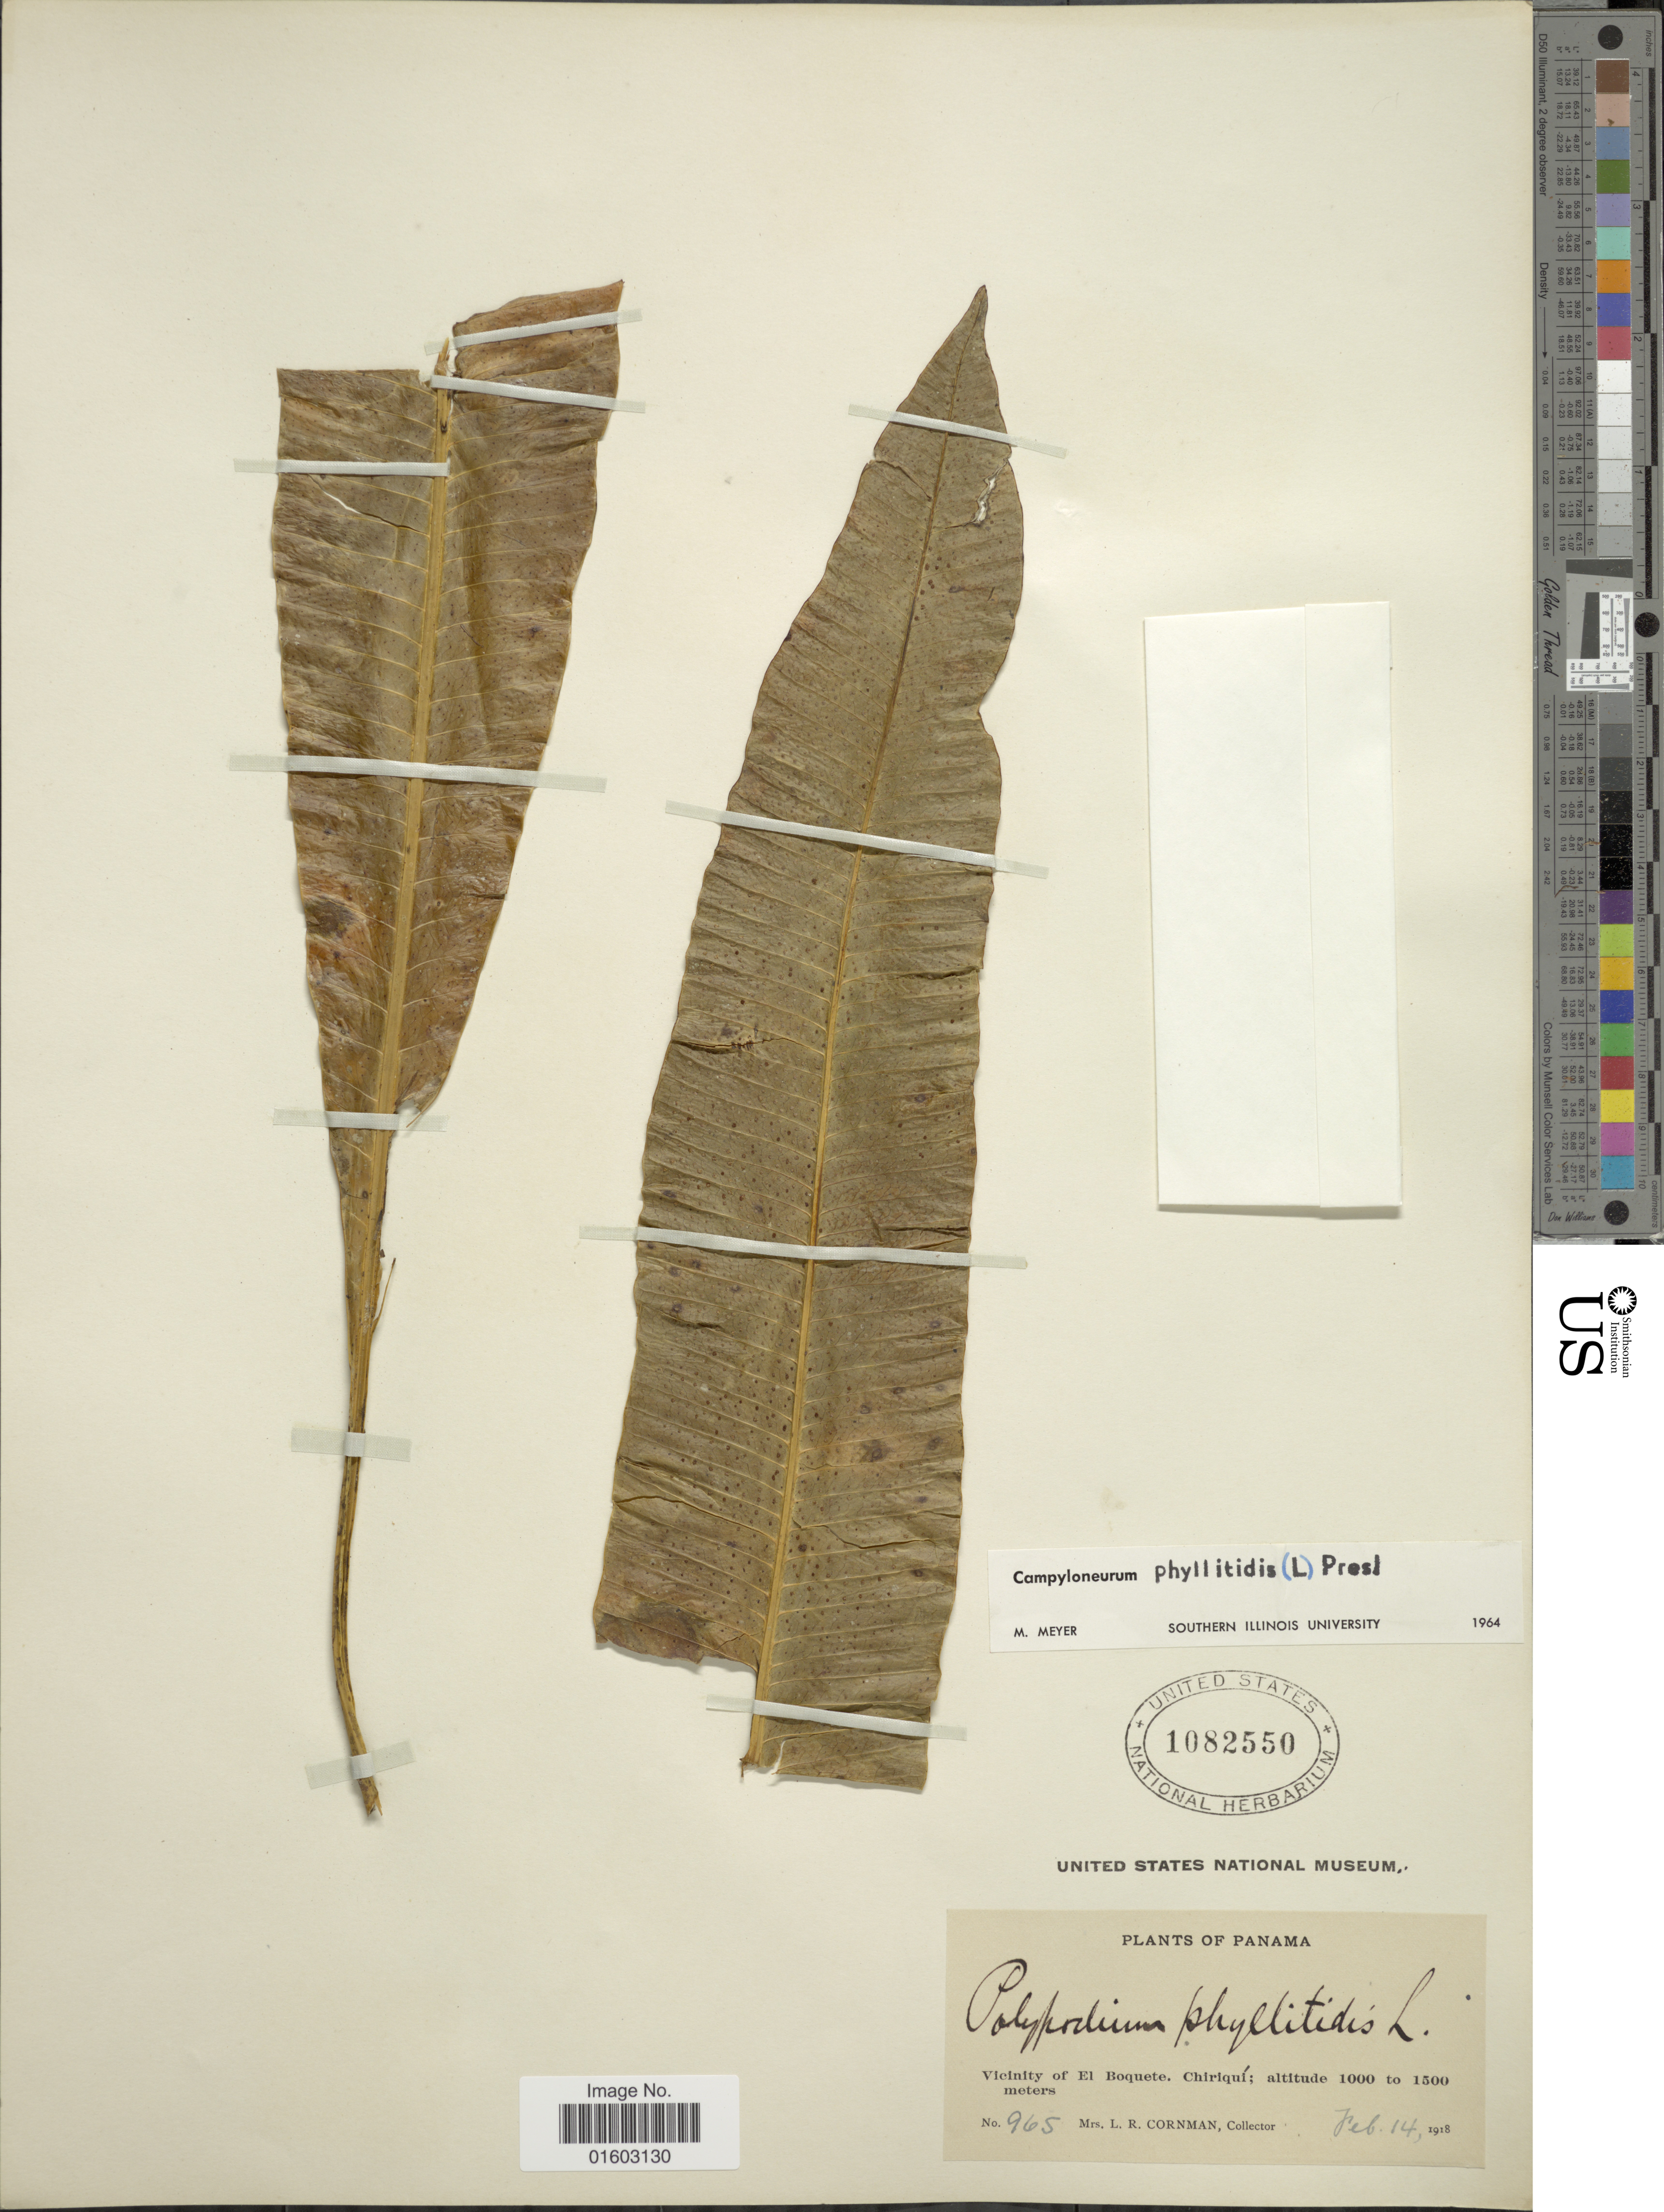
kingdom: Plantae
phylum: Tracheophyta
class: Polypodiopsida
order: Polypodiales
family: Polypodiaceae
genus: Campyloneurum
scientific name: Campyloneurum phyllitidis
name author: (L.) C. Presl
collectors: L. Cornman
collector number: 965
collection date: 1918-02-14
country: Panama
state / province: Chiriqui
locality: Vicinity of El Boquete, Chiriqui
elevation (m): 1000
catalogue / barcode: US 1082550